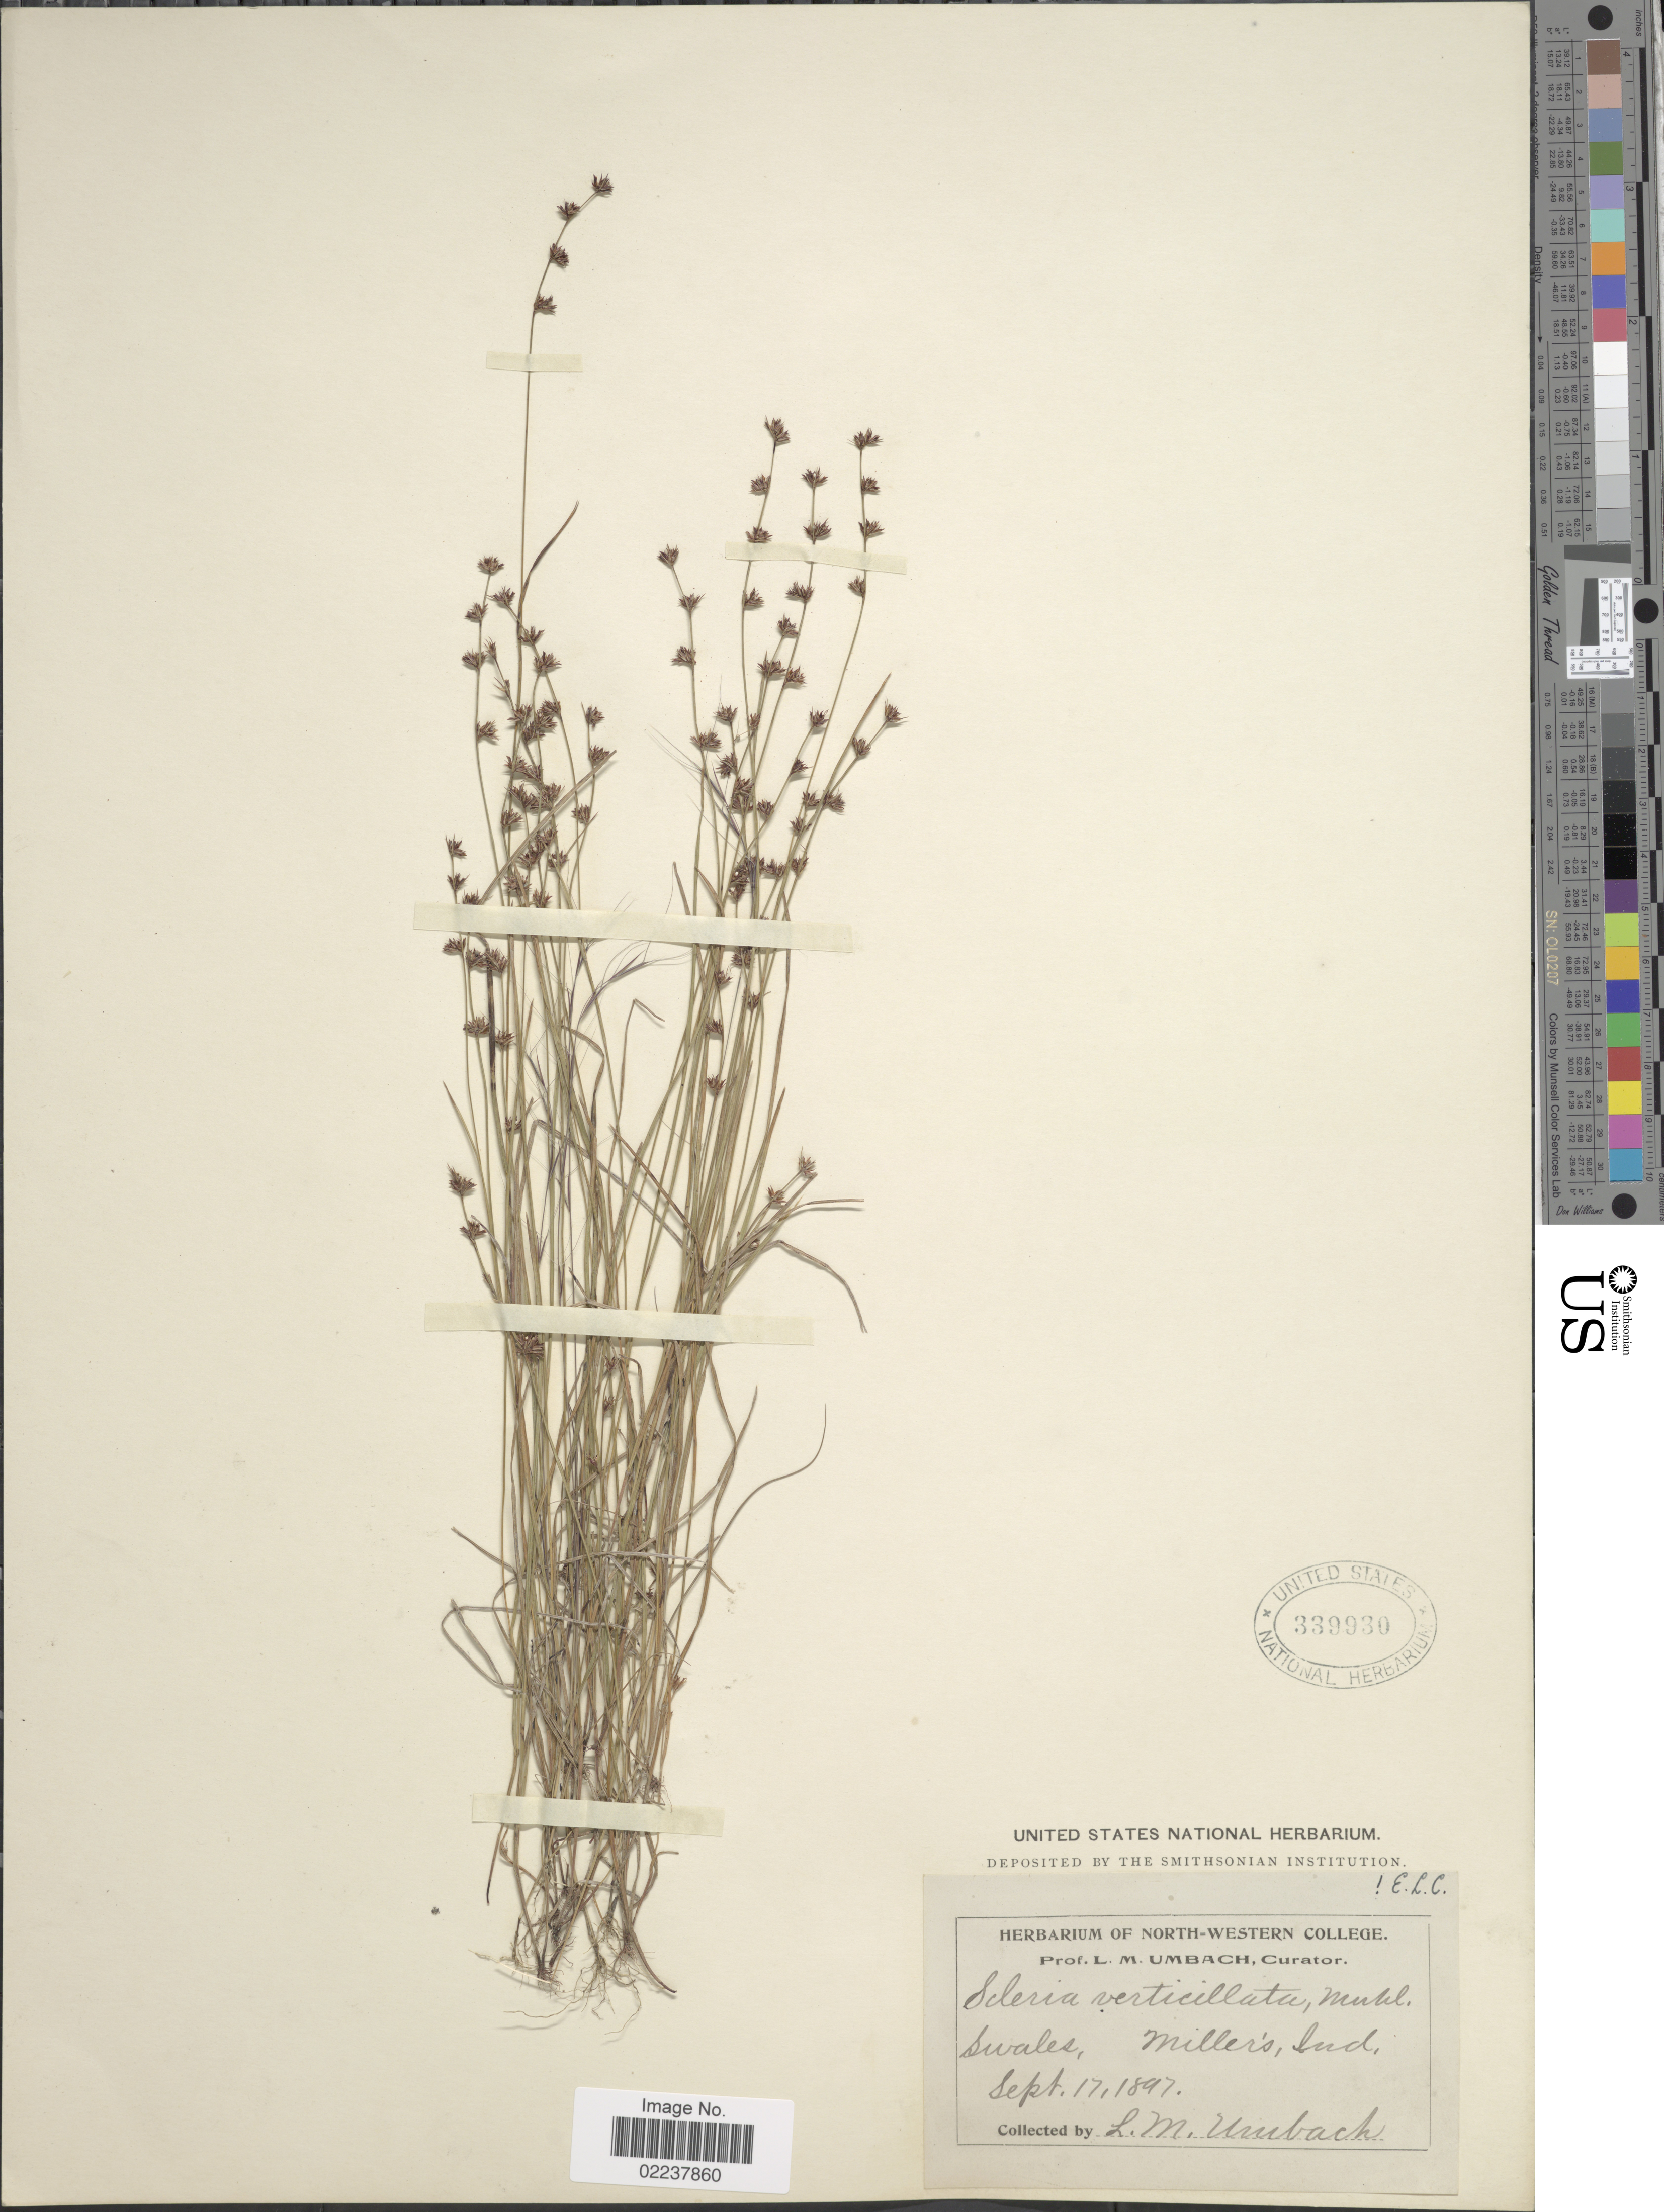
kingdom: Plantae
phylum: Tracheophyta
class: Liliopsida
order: Poales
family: Cyperaceae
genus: Scleria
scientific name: Scleria verticillata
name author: Muhl. ex Willd.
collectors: L. M. Umbach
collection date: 1897-09-17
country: United States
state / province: Indiana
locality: Miller's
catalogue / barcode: US 339930